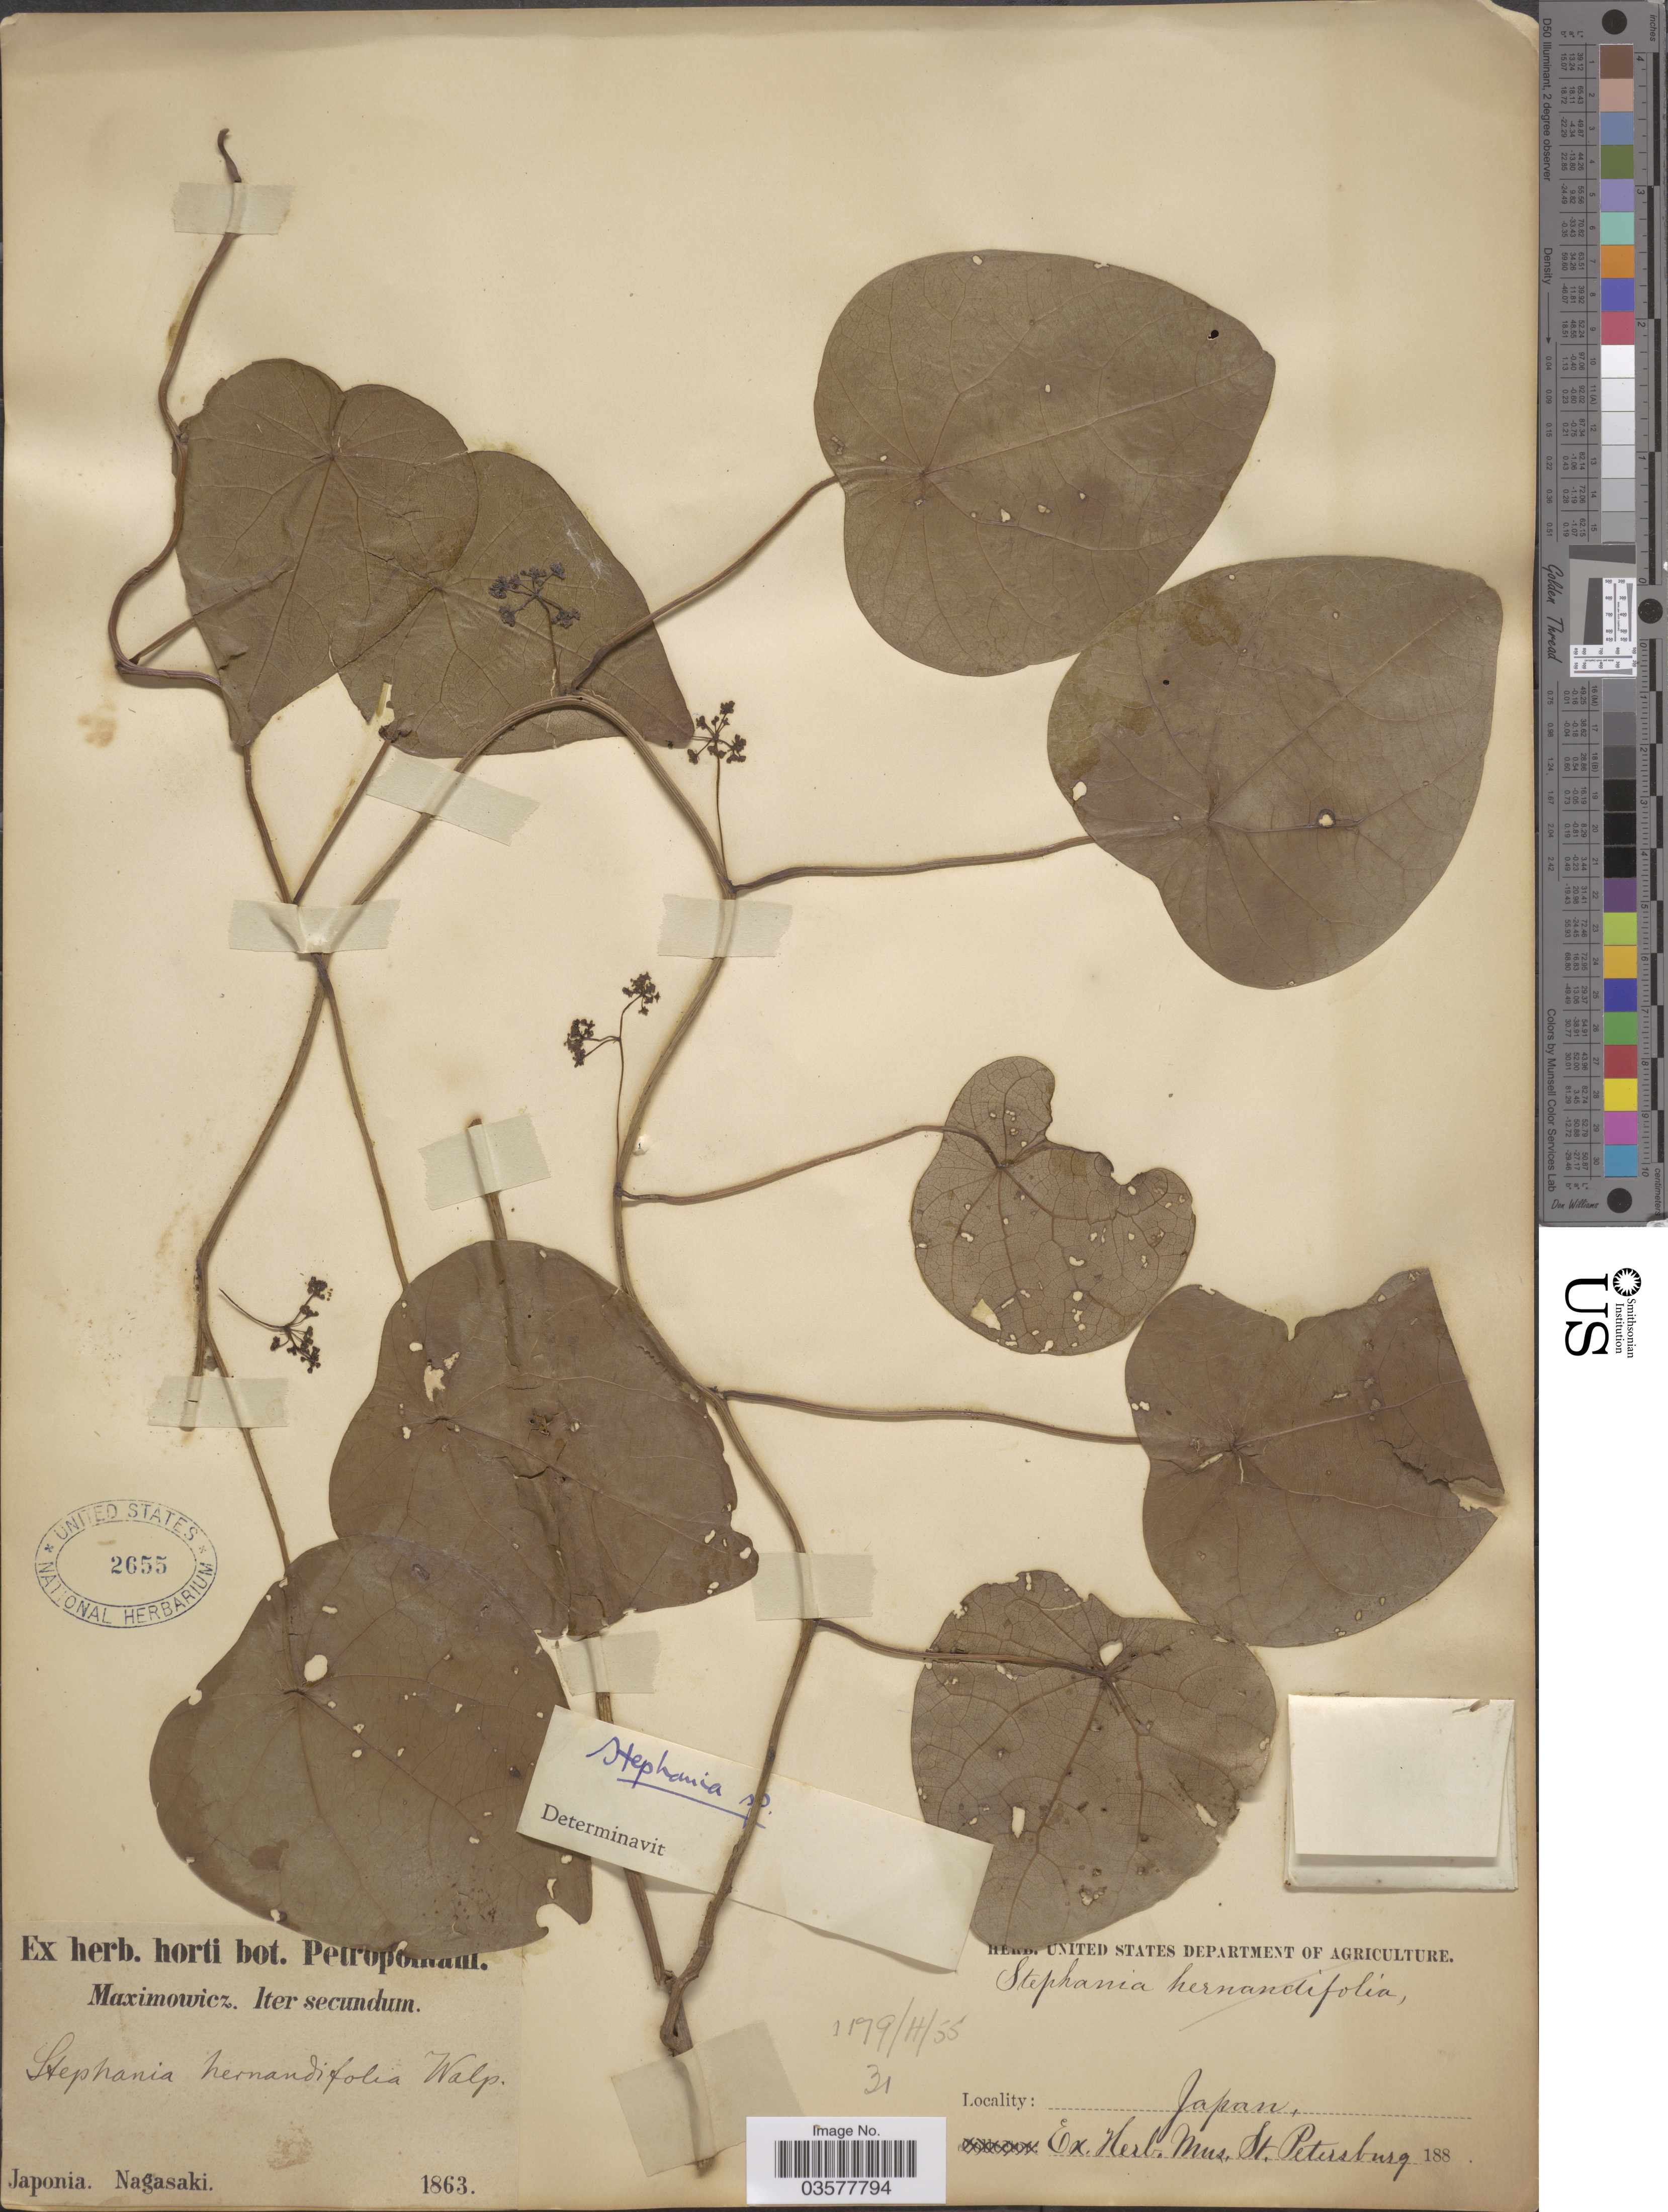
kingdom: Plantae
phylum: Tracheophyta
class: Magnoliopsida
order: Ranunculales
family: Menispermaceae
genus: Stephania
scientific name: Stephania hernandiifolia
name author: (Willd.) Walp.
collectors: Maximowicz, --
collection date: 1863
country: Japan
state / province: Nagasaki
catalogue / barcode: US 2655